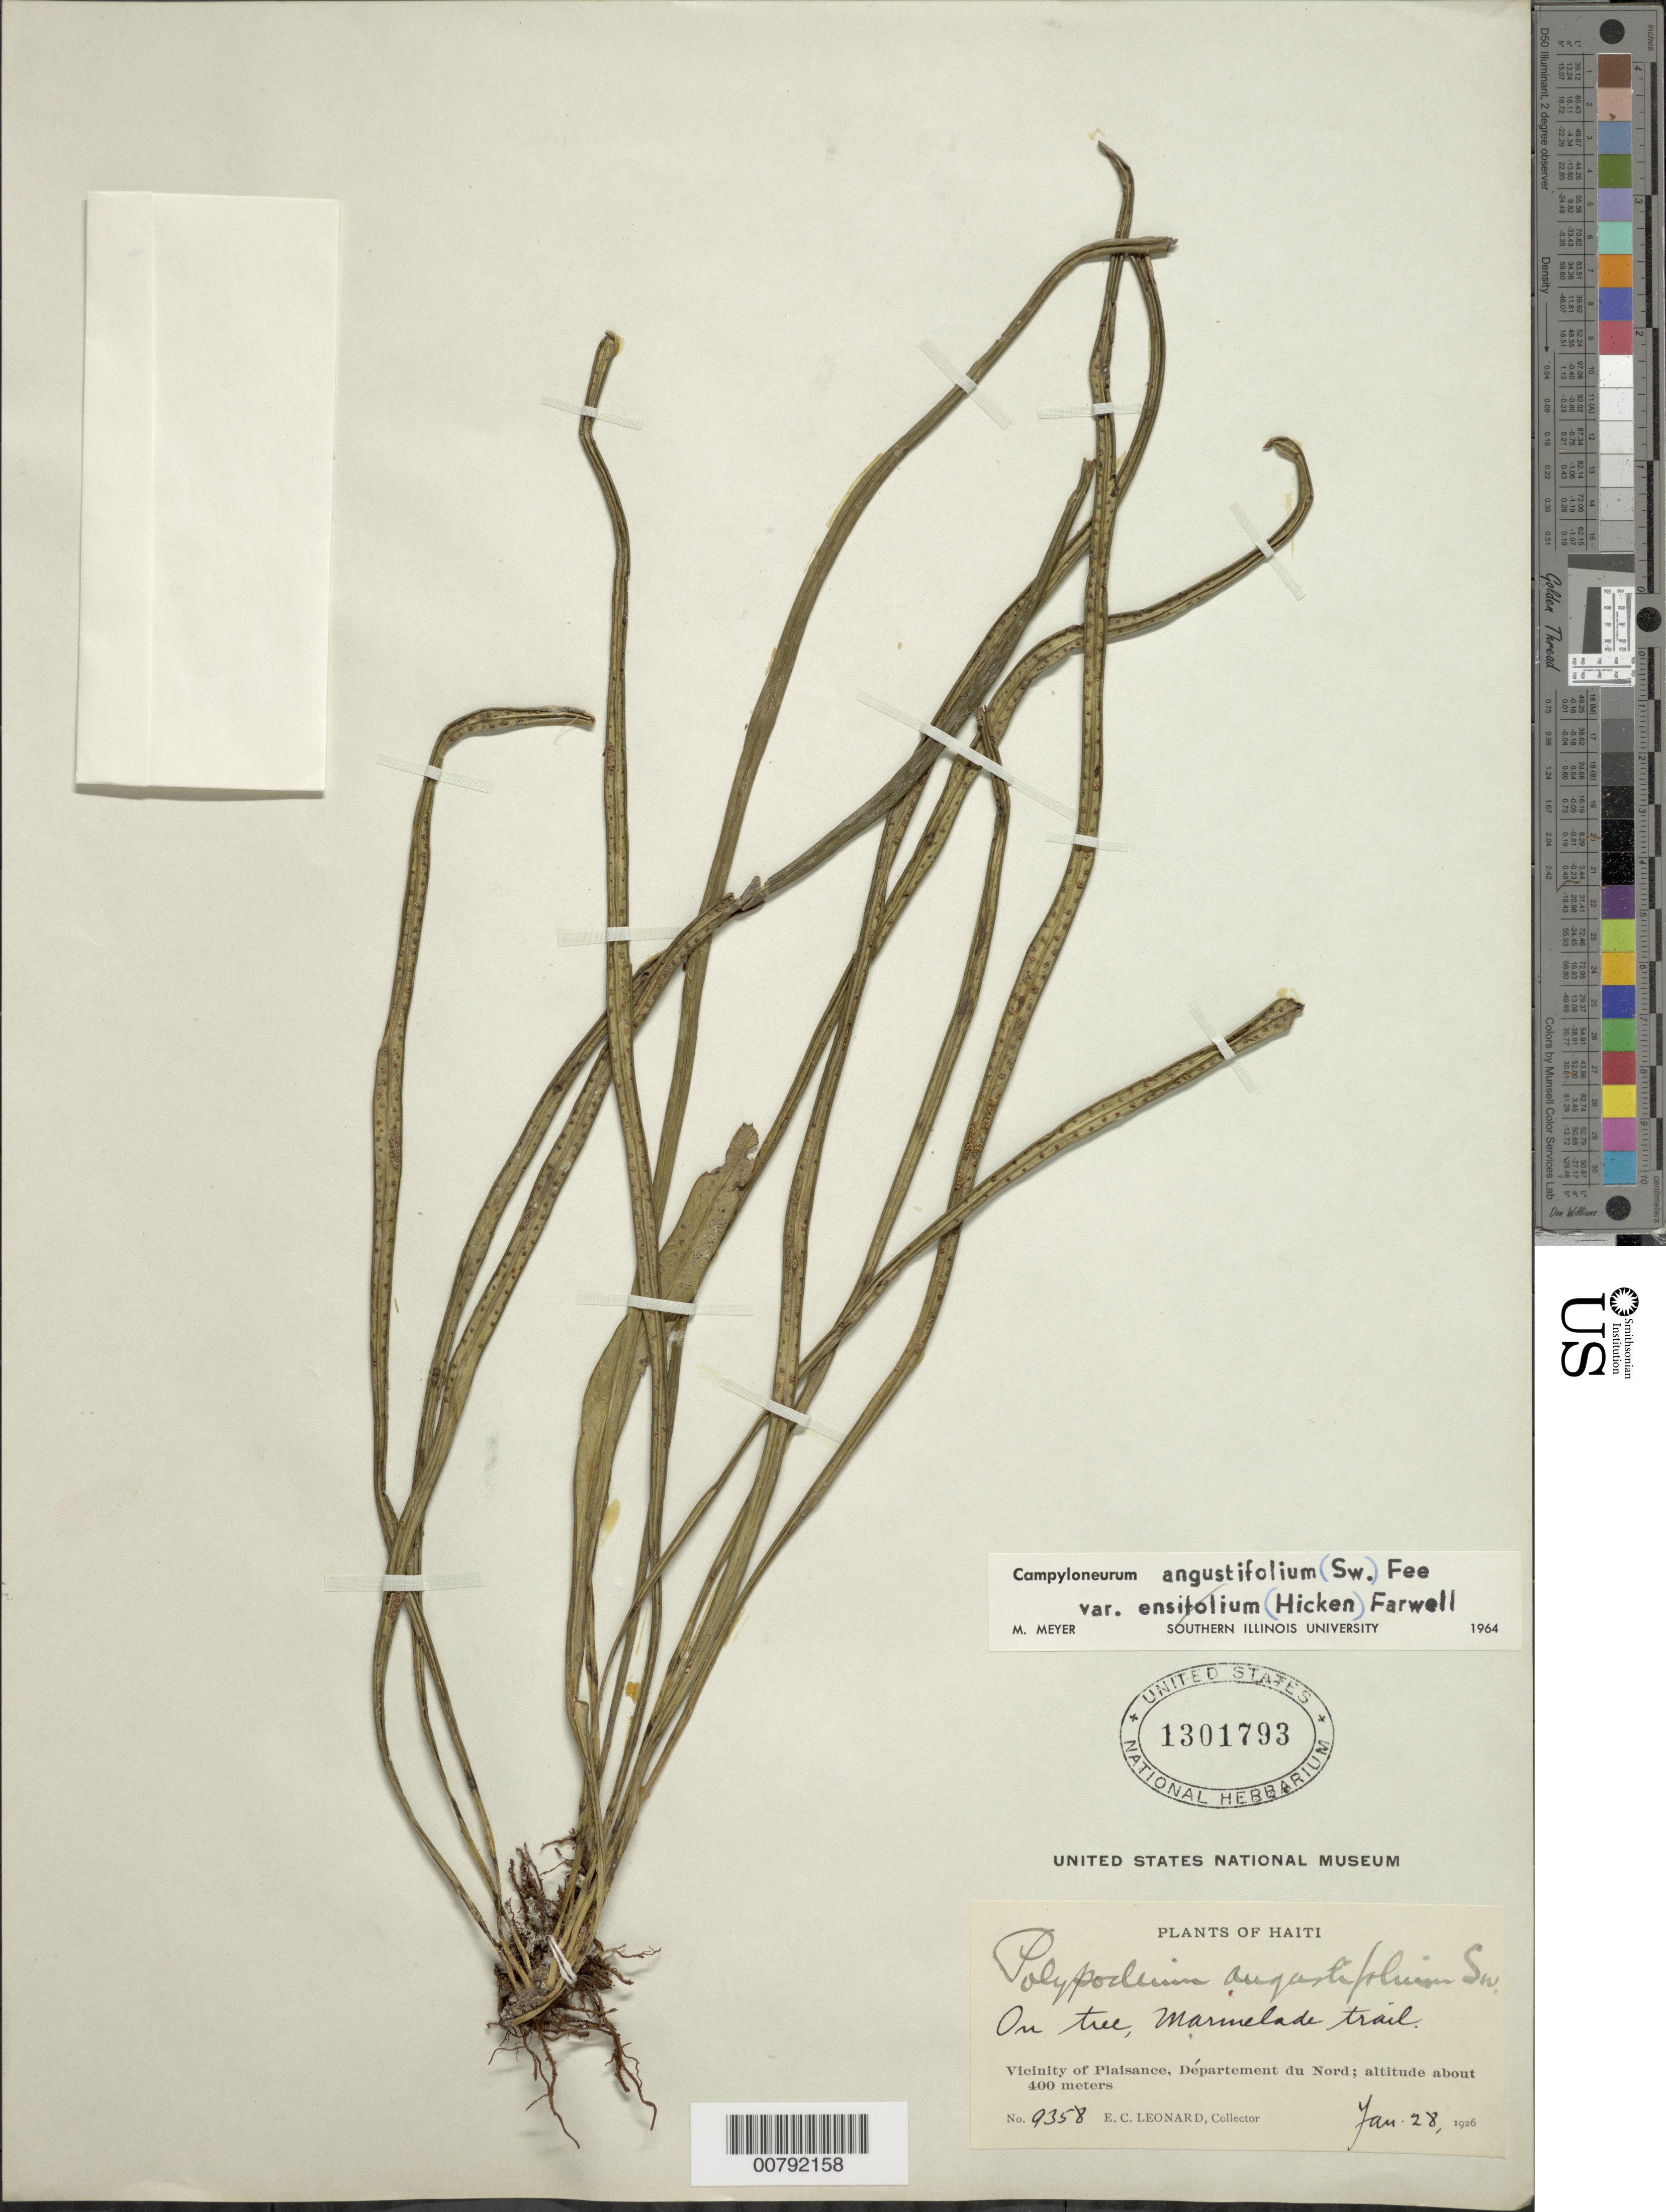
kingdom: Plantae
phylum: Tracheophyta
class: Polypodiopsida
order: Polypodiales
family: Polypodiaceae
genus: Campyloneurum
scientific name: Campyloneurum angustifolium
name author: (Sw.) Fée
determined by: Myer, M.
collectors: E. C. Leonard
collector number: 9358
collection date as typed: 28 Jan 1926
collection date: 1926-01-28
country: Haiti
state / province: Nord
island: Hispaniola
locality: Plaisance, Marmelade trail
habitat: On tree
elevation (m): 400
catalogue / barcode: US 1301793